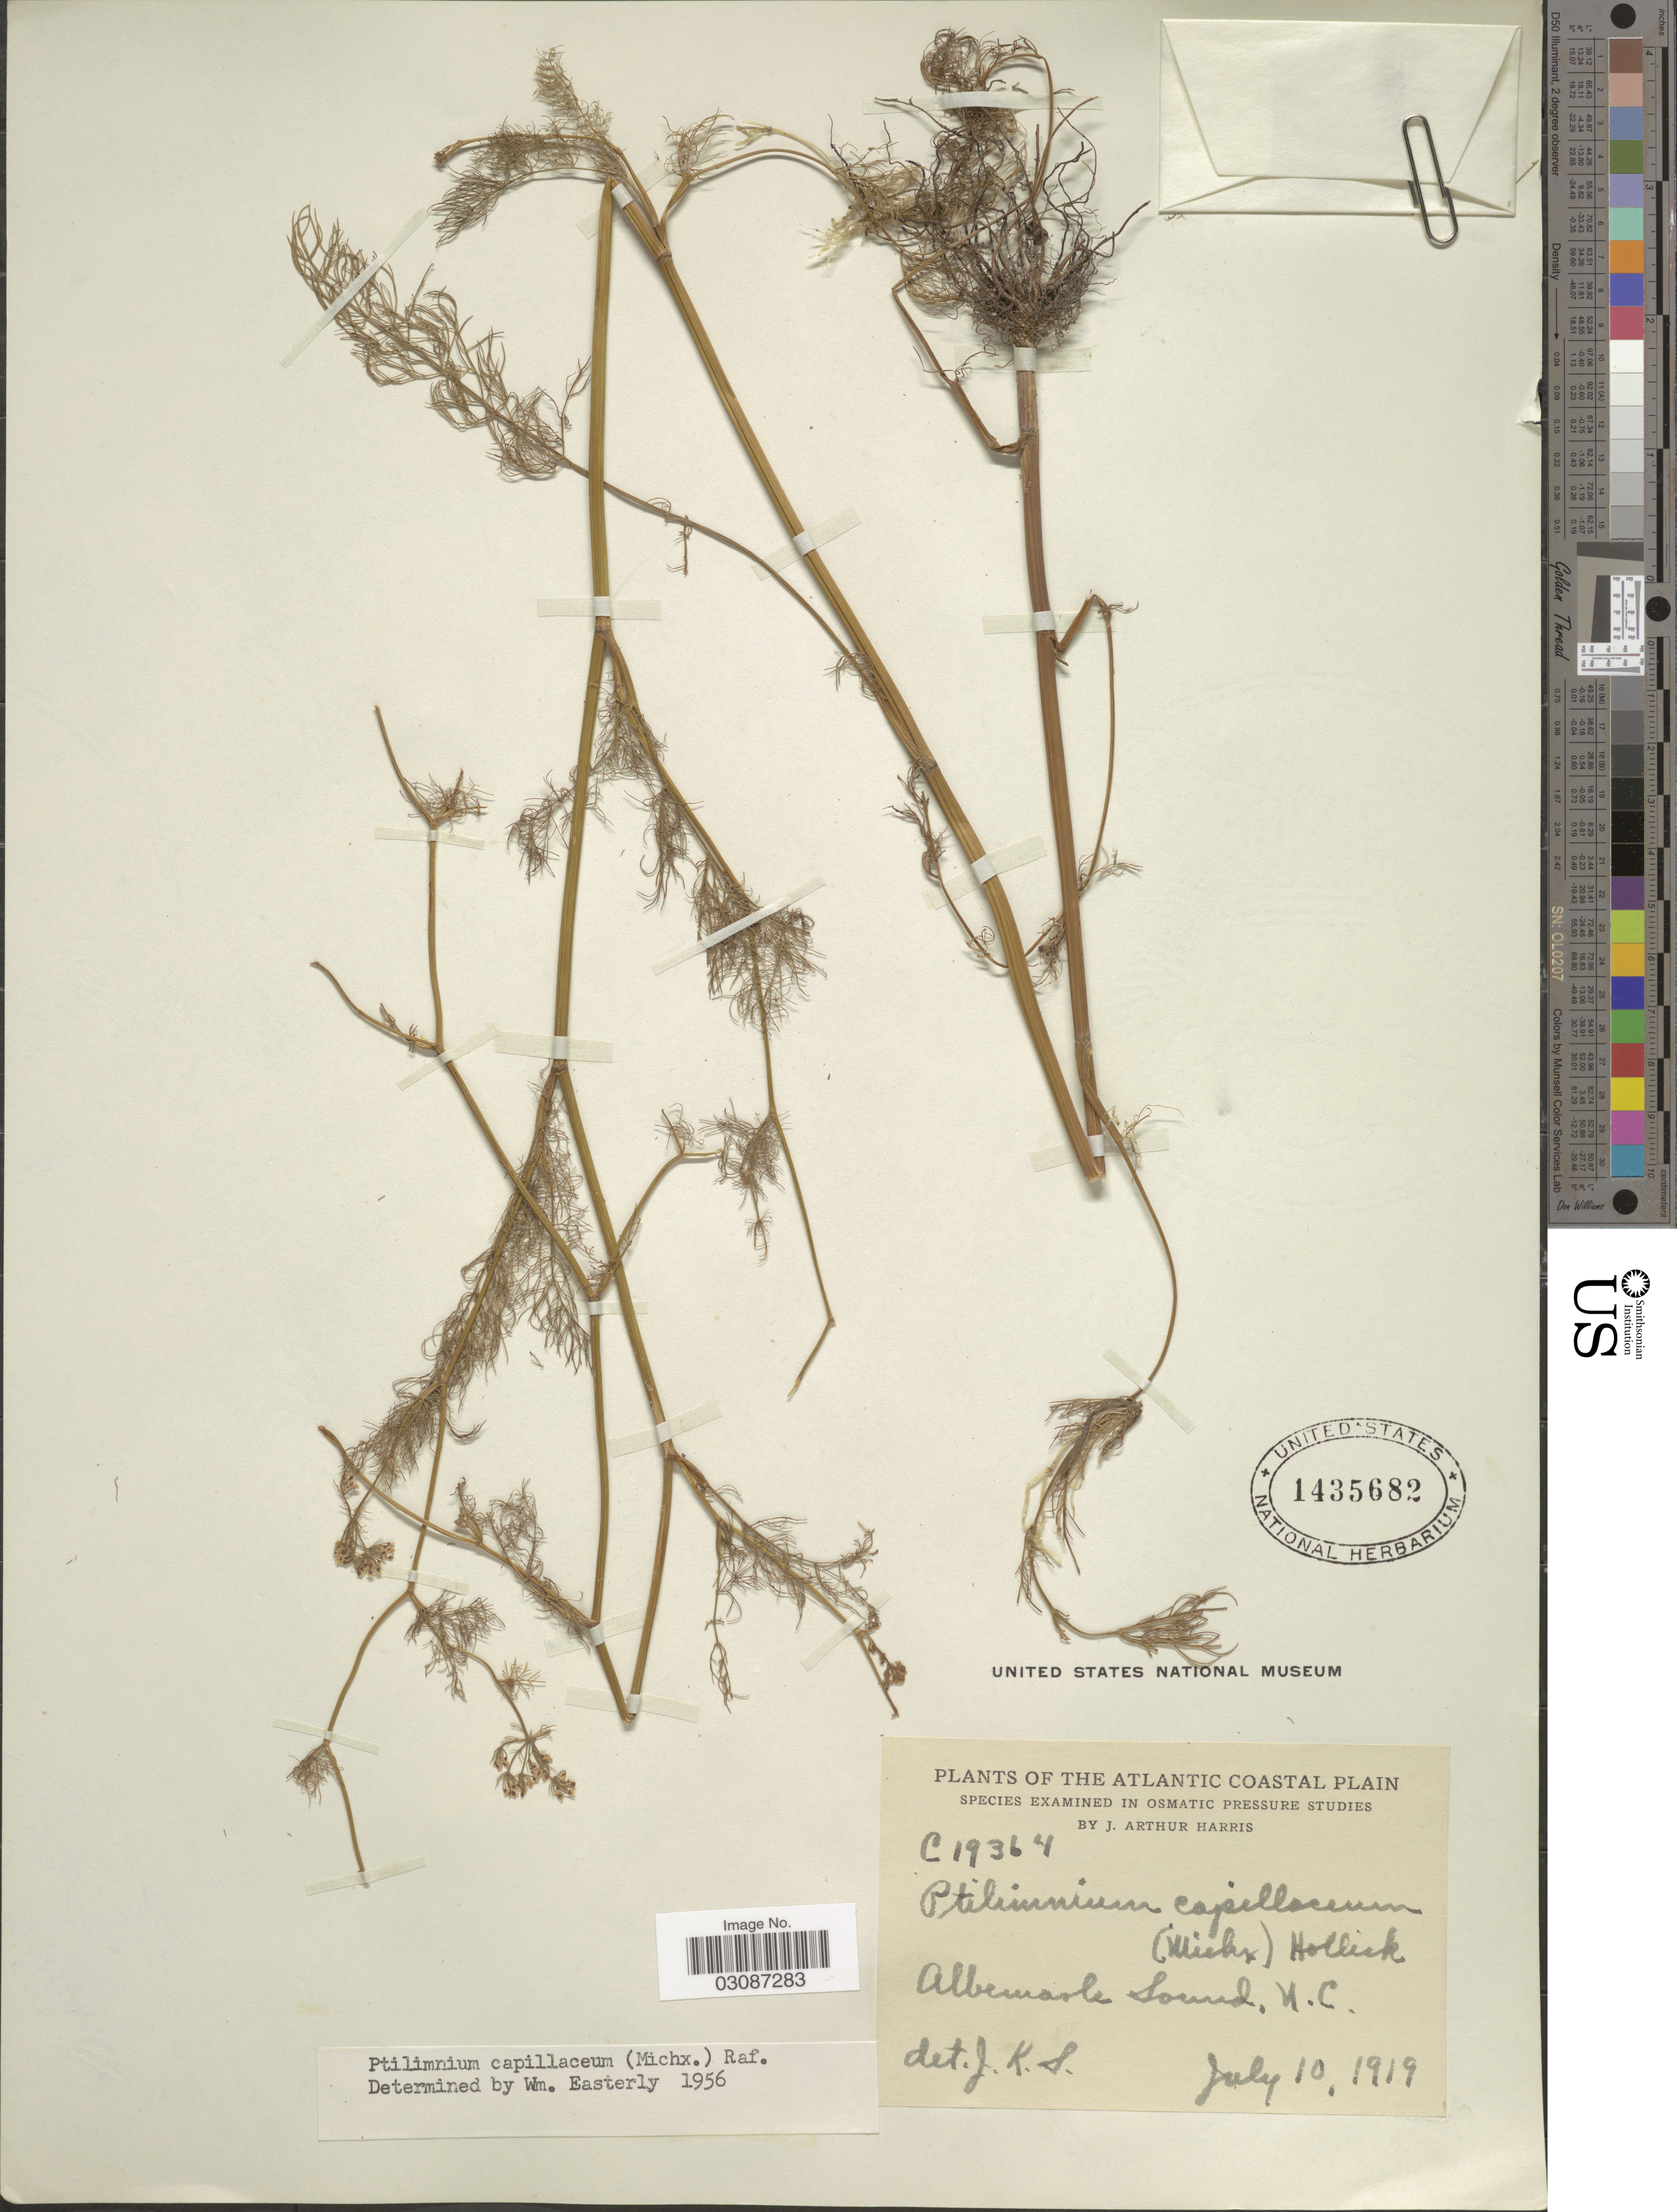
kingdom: Plantae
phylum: Tracheophyta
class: Magnoliopsida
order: Apiales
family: Apiaceae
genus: Ptilimnium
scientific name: Ptilimnium capillaceum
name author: (Michx.) Raf.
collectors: J. A. Harris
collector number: C19364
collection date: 1919-07-10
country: United States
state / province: North Carolina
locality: Albemarle Sound. The Atlantic Coastal Plain.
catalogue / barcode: US 1435682